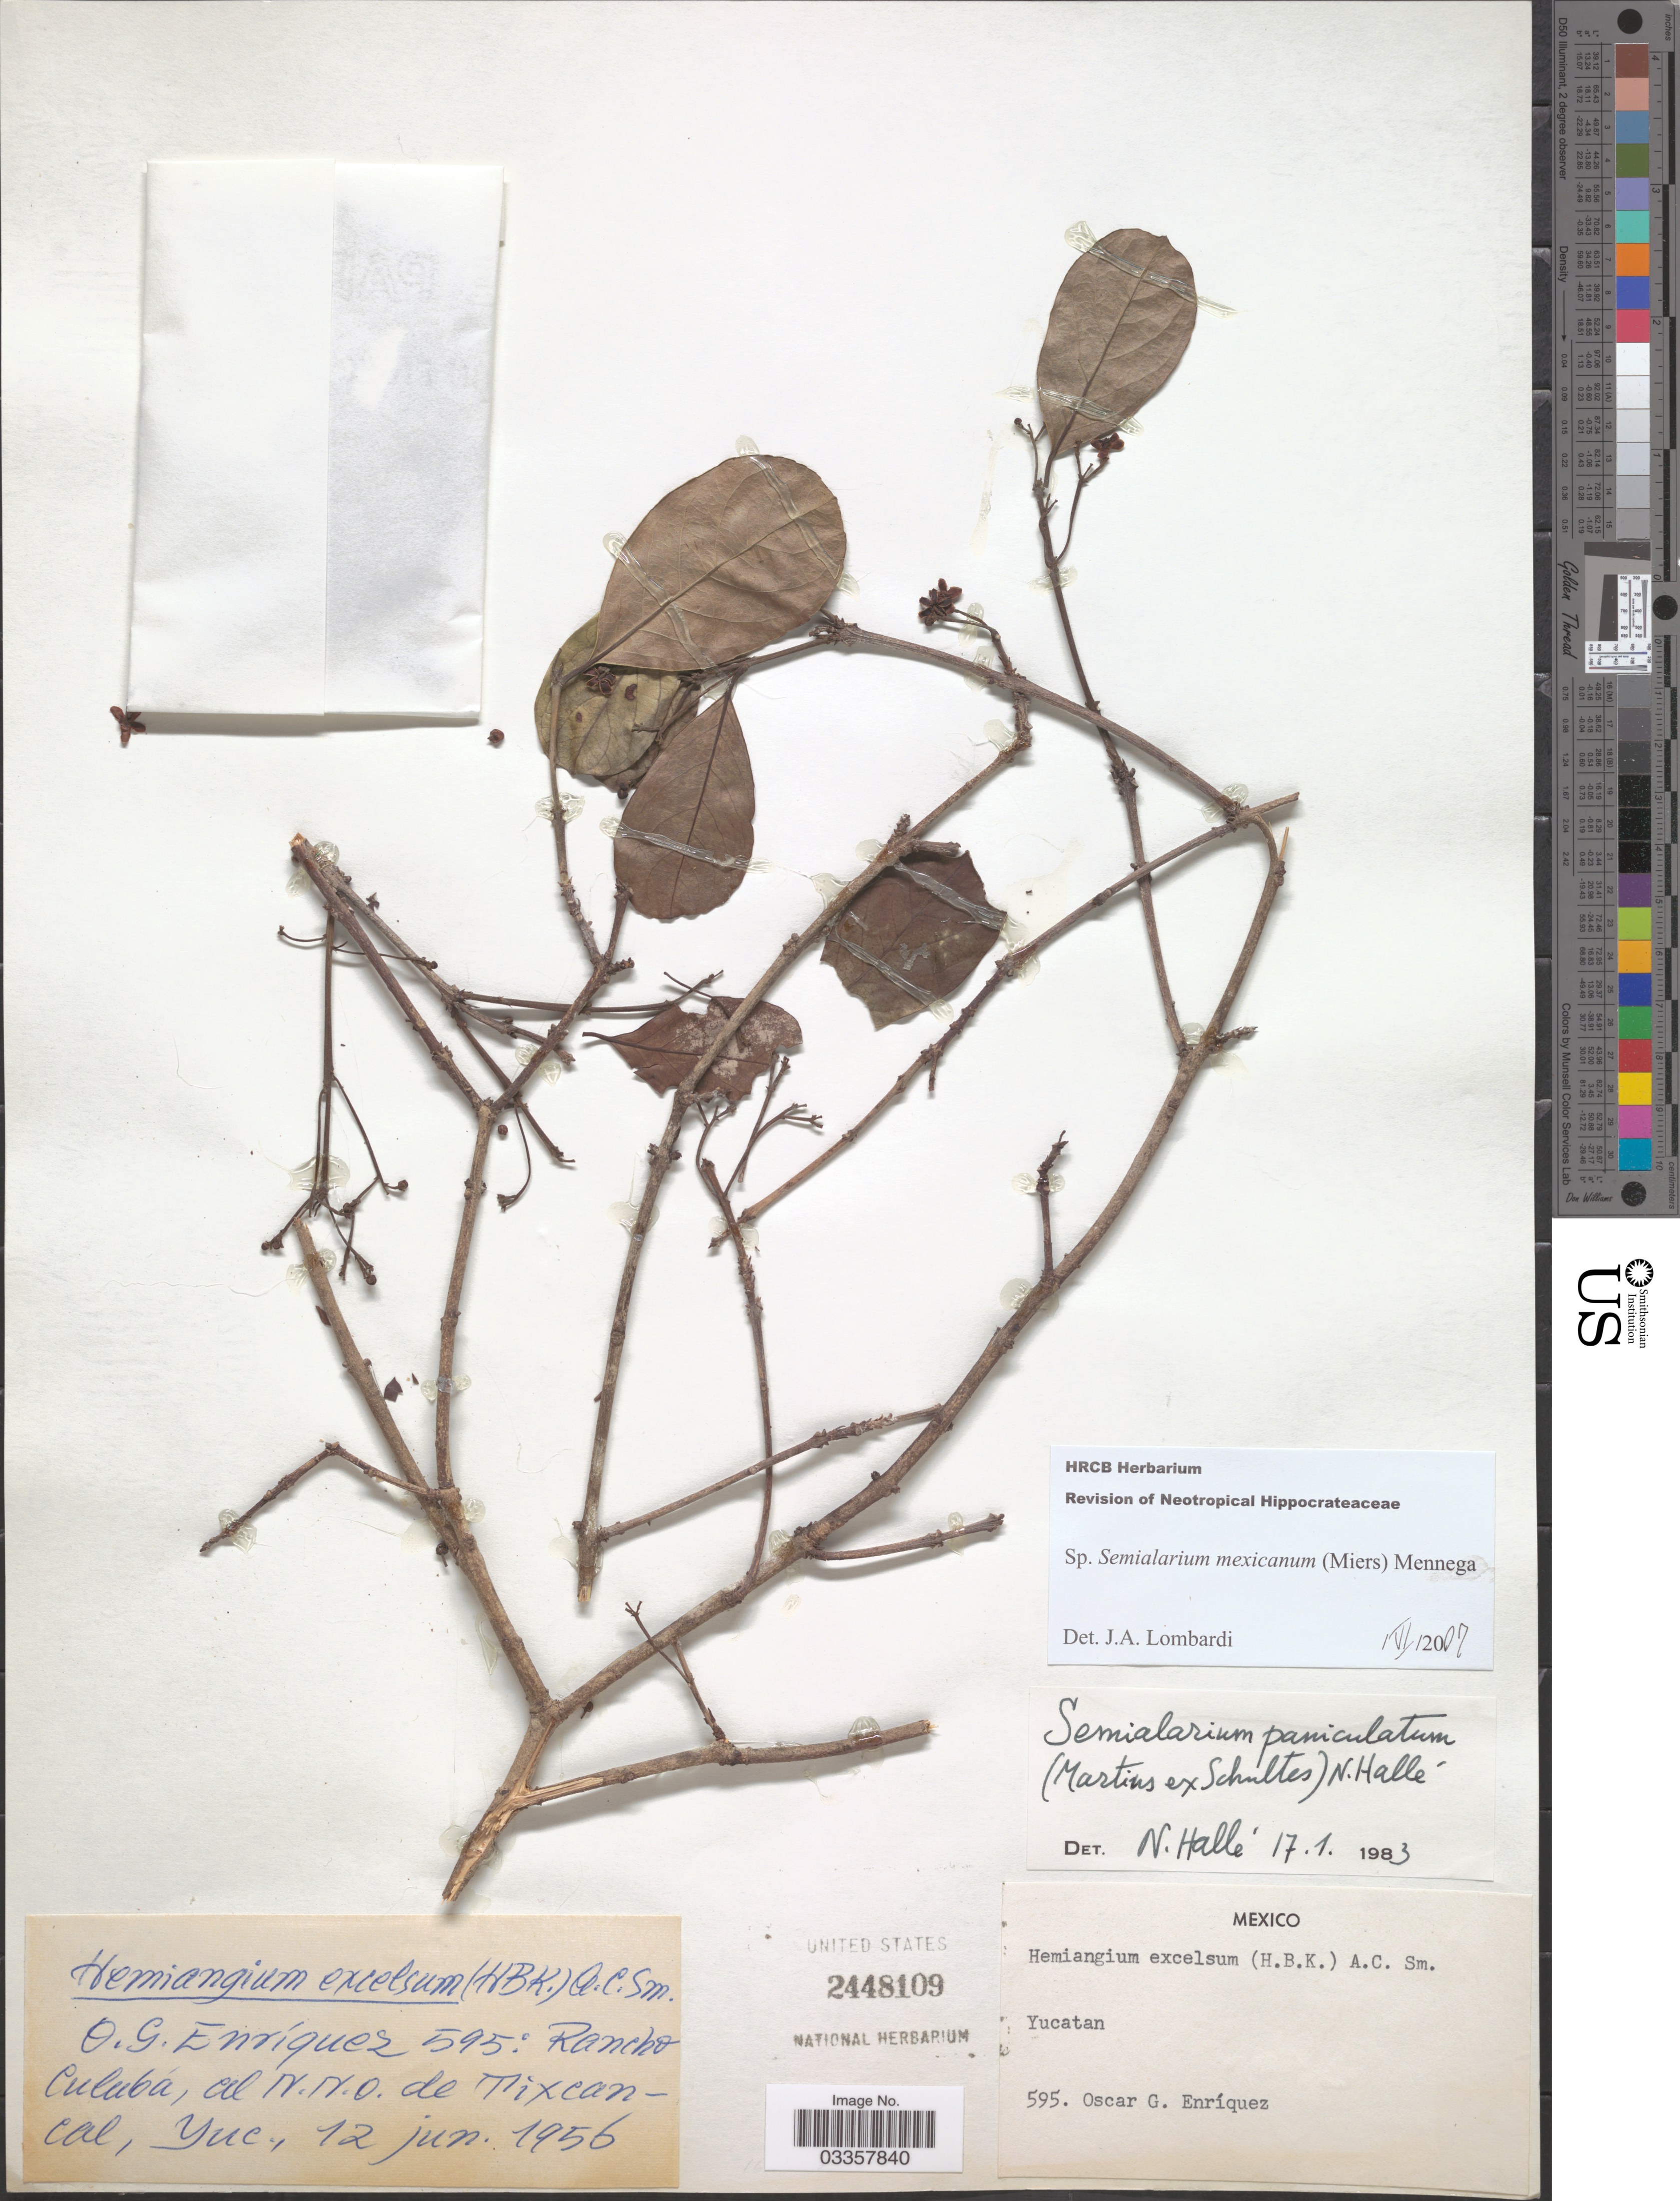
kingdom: Plantae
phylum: Tracheophyta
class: Magnoliopsida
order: Celastrales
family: Celastraceae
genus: Semialarium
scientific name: Semialarium mexicanum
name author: (Miers) Mennega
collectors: O. Enriquez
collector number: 595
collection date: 1956-06-12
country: Mexico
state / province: Yucatán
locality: Rancho Culubá, al N.N.O. de Tixcancal.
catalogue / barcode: US 2448109